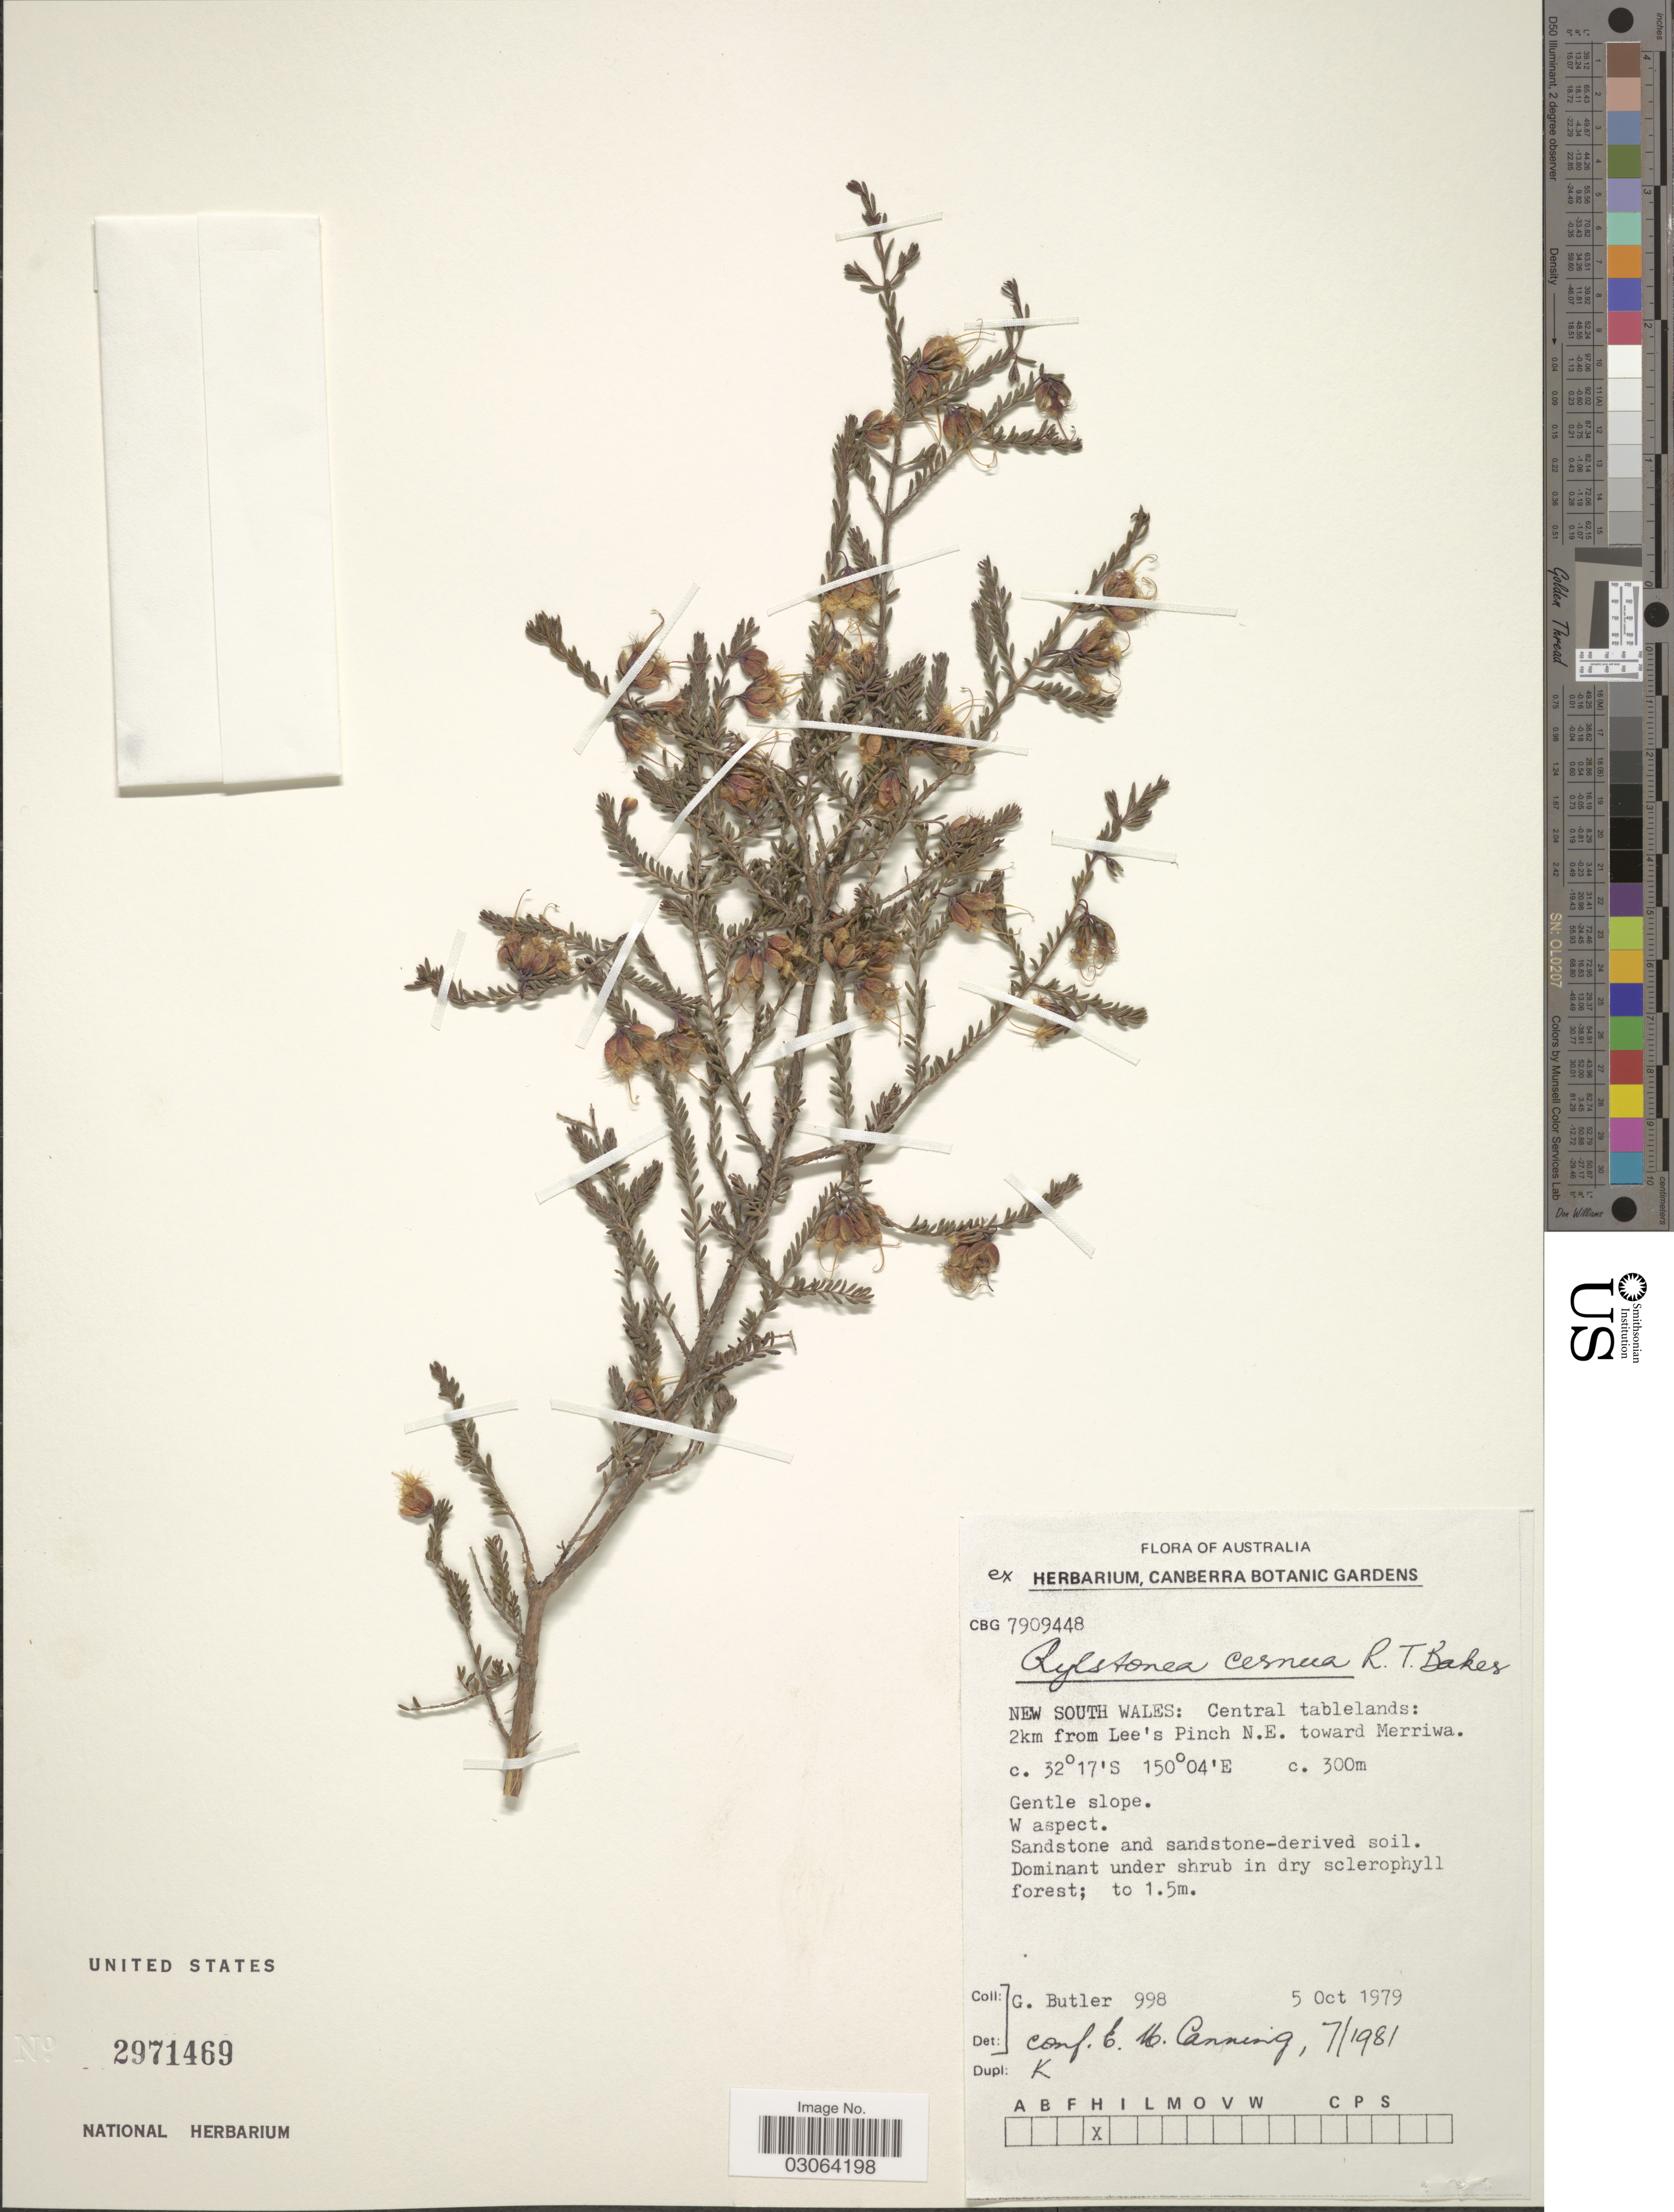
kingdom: Plantae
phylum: Tracheophyta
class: Magnoliopsida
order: Myrtales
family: Myrtaceae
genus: Homoranthus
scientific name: Homoranthus darwinioides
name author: (Maiden & Betche) Cheel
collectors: G. D. Butler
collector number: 998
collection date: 1979-10-05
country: Australia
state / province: New South Wales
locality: Central tablelands: 2km from Lee's Pinch N.E. toward Merriwa.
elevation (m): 300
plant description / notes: Cited by L.M. Copeland et al., Austral. Syst. Bot. 24: 369. 2011.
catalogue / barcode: US 2871469